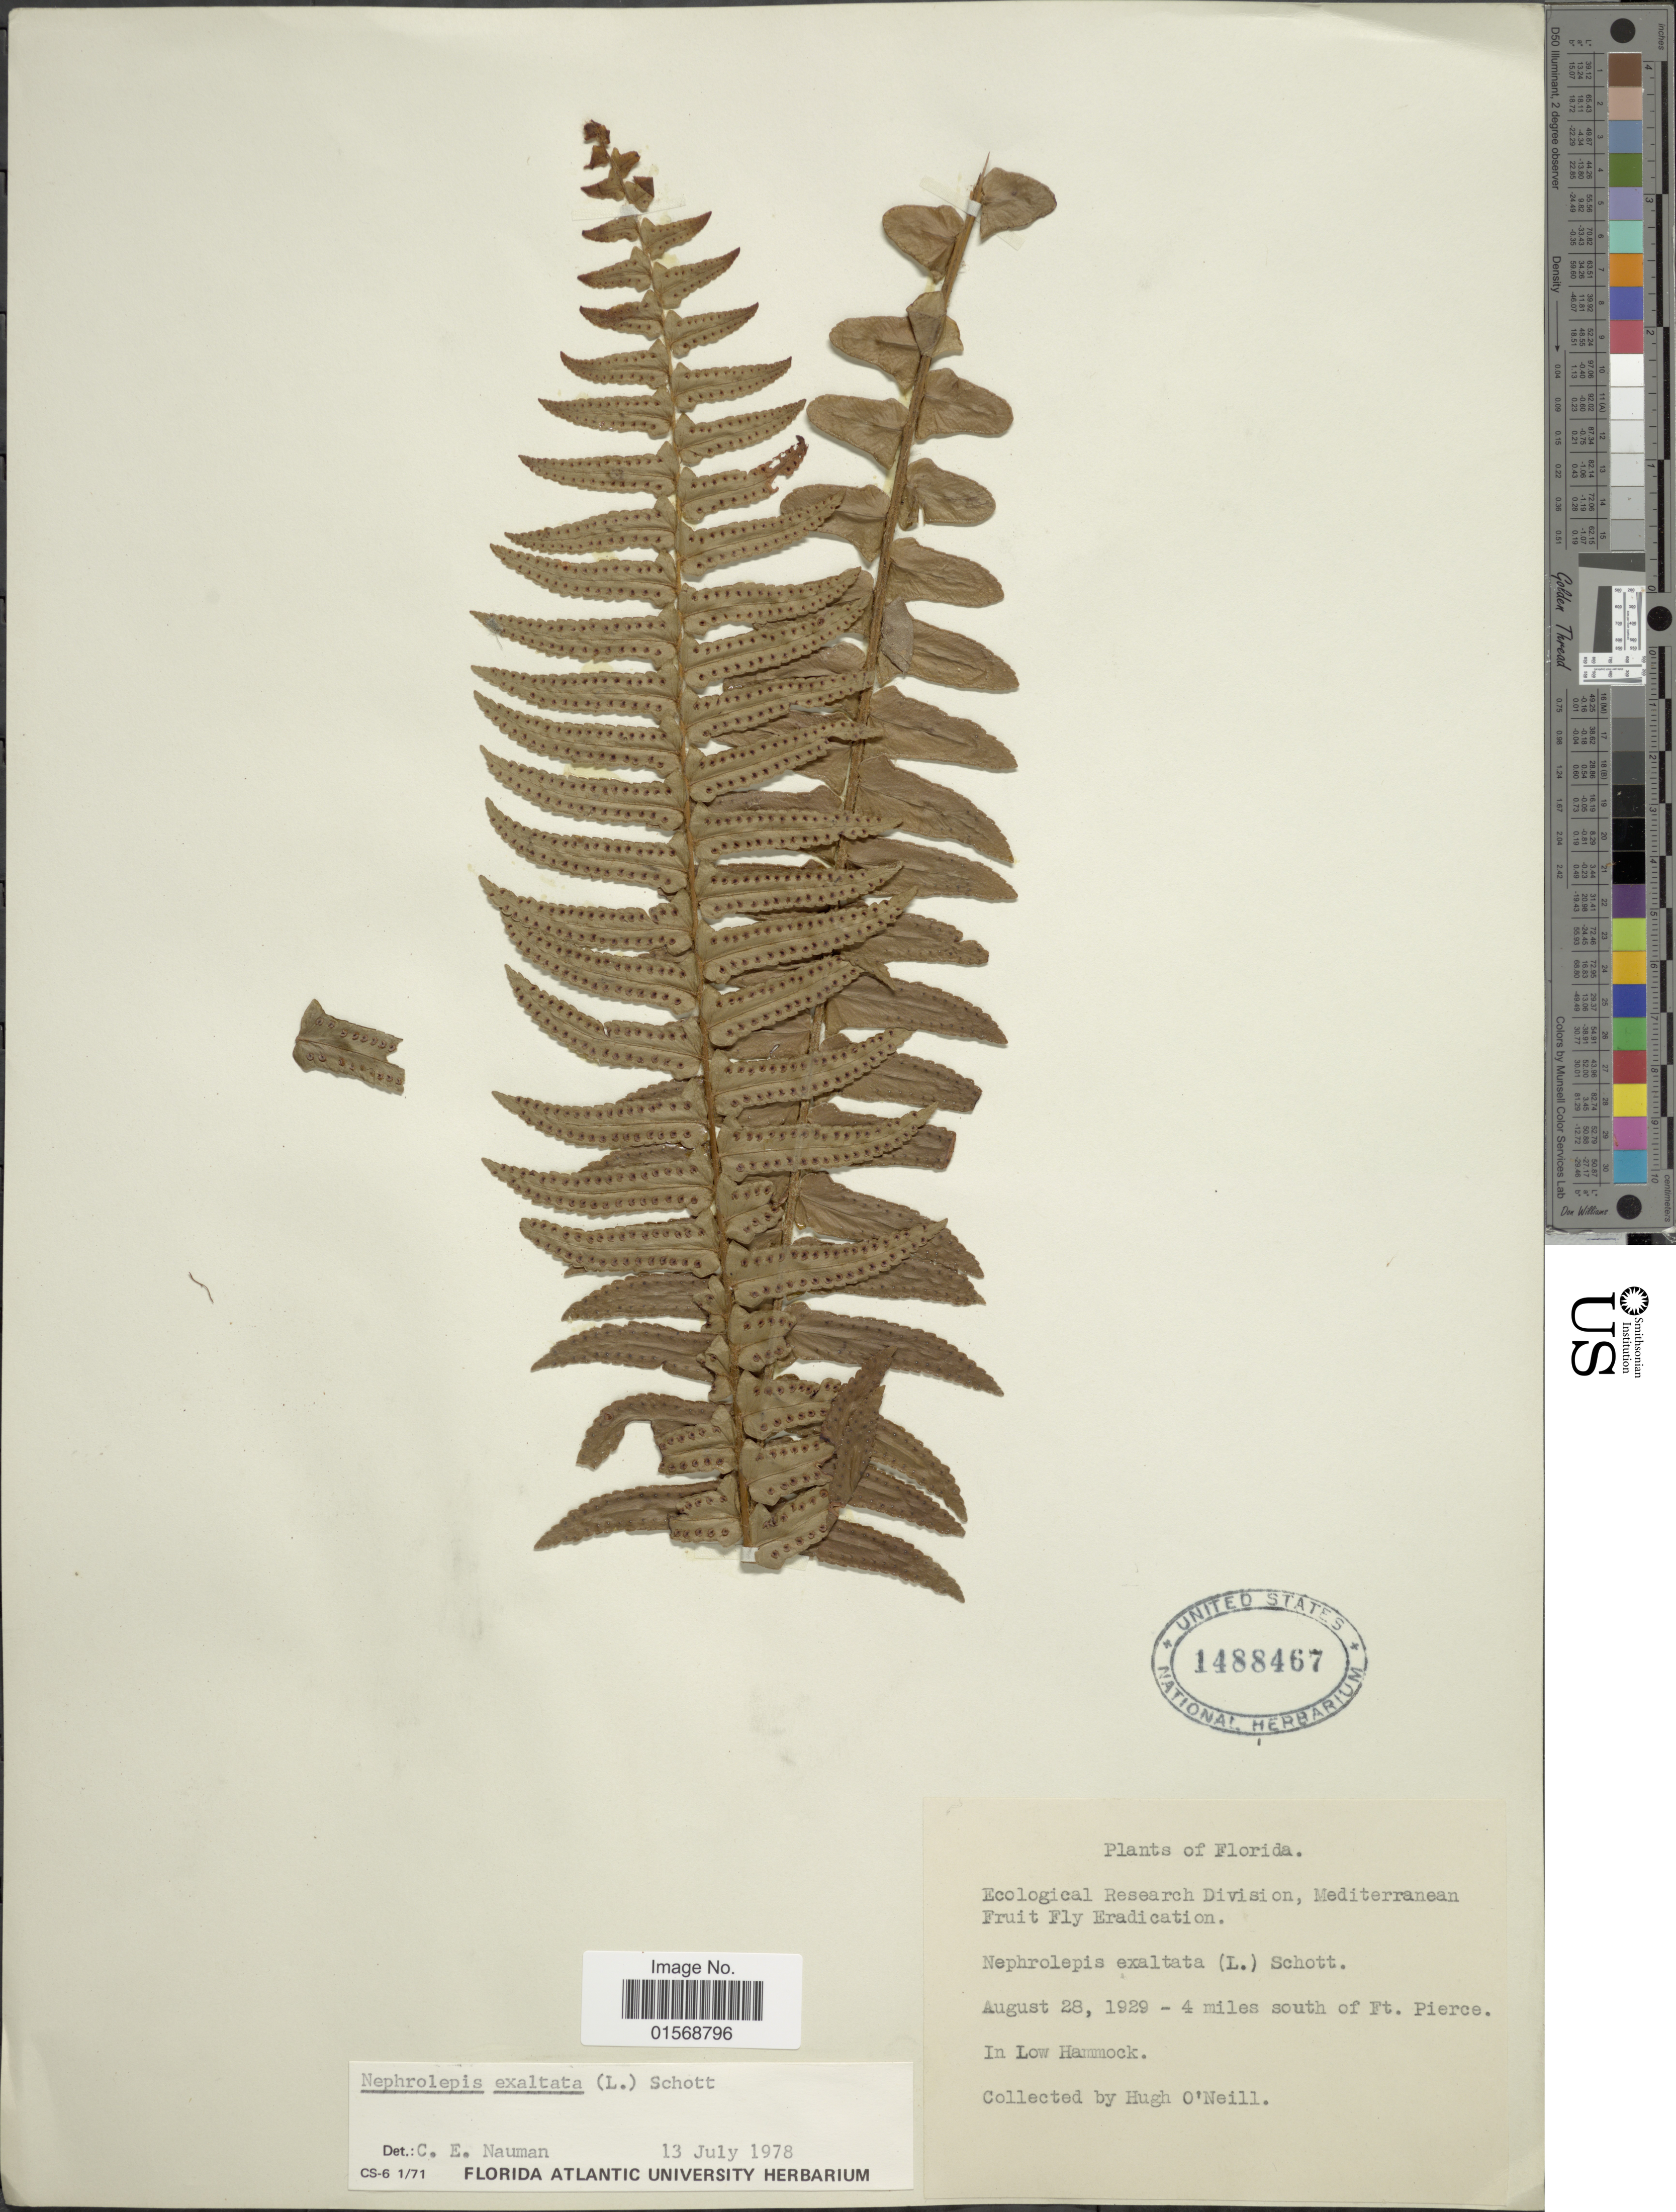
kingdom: Plantae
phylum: Tracheophyta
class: Polypodiopsida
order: Polypodiales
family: Nephrolepidaceae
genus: Nephrolepis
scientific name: Nephrolepis exaltata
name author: (L.) Schott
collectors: H. O'Neill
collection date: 1929-08-28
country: United States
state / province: Florida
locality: Florida, 4 miles south of Ft. Pierce.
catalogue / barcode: US 1488467